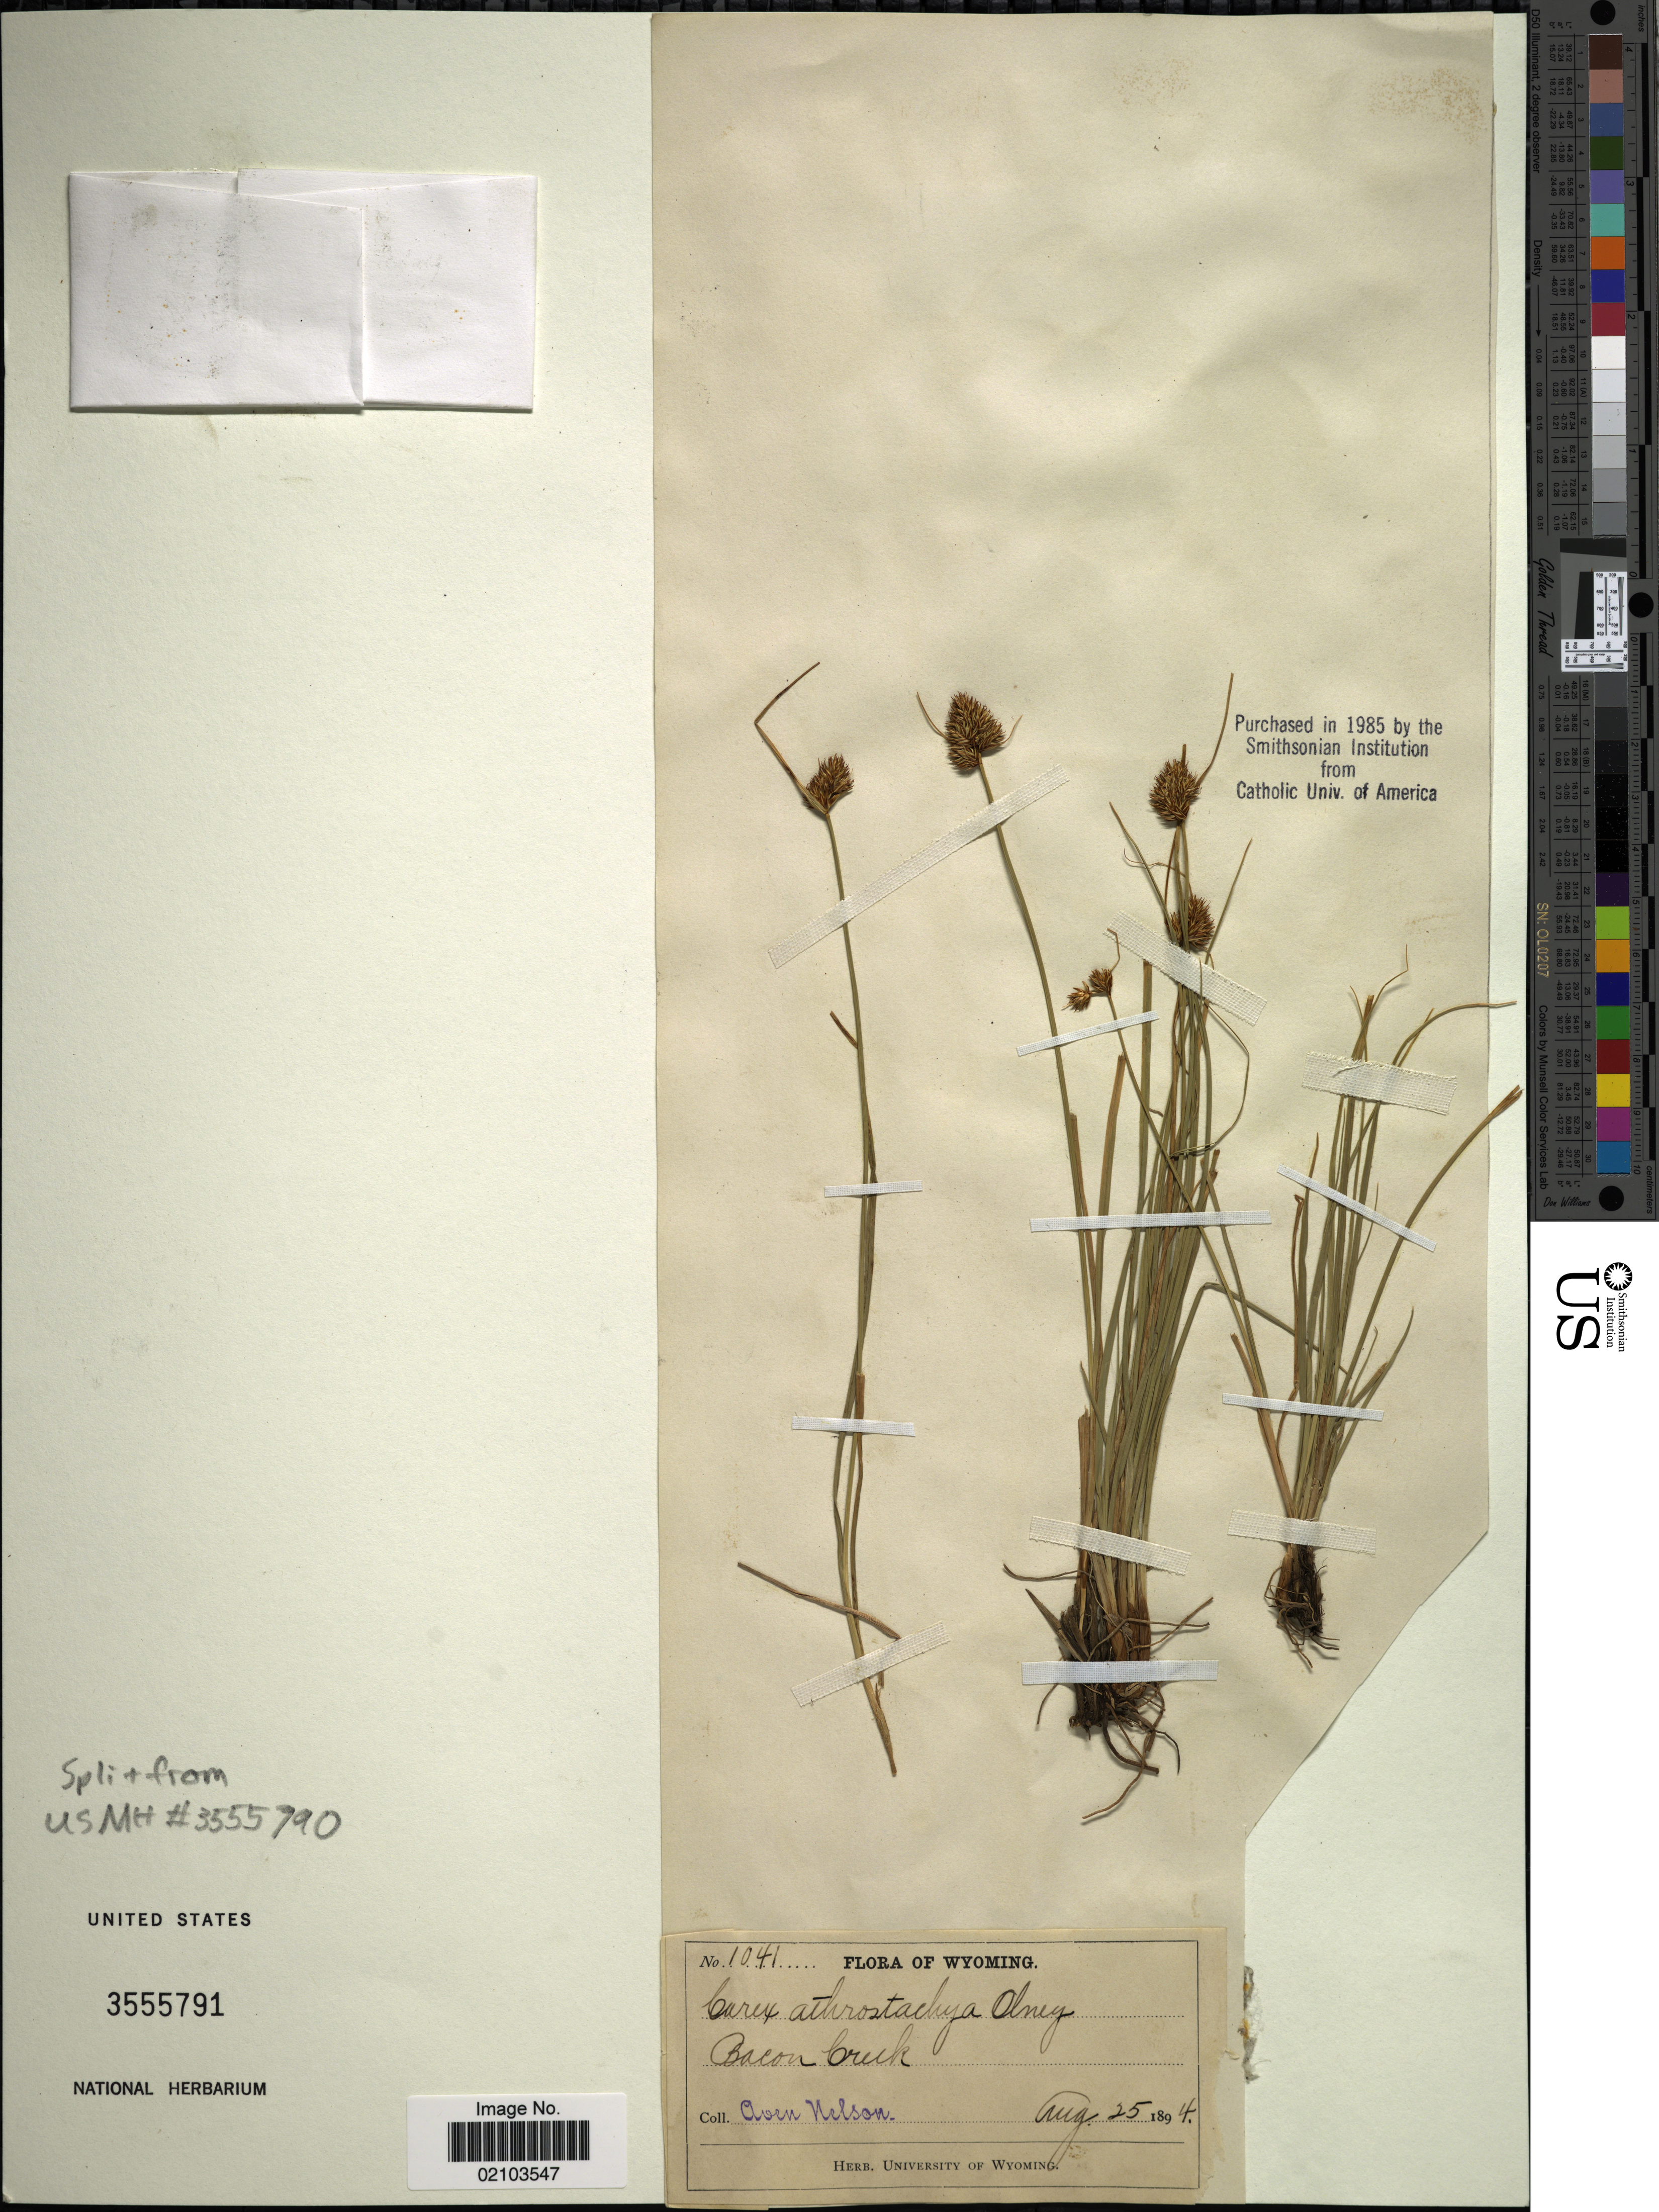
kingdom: Plantae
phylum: Tracheophyta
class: Liliopsida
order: Poales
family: Cyperaceae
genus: Carex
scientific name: Carex athrostachya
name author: Olney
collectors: A. Nelson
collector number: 1041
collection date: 1894-08-25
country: United States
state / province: Wyoming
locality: Bacon Creek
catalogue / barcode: US 3555791